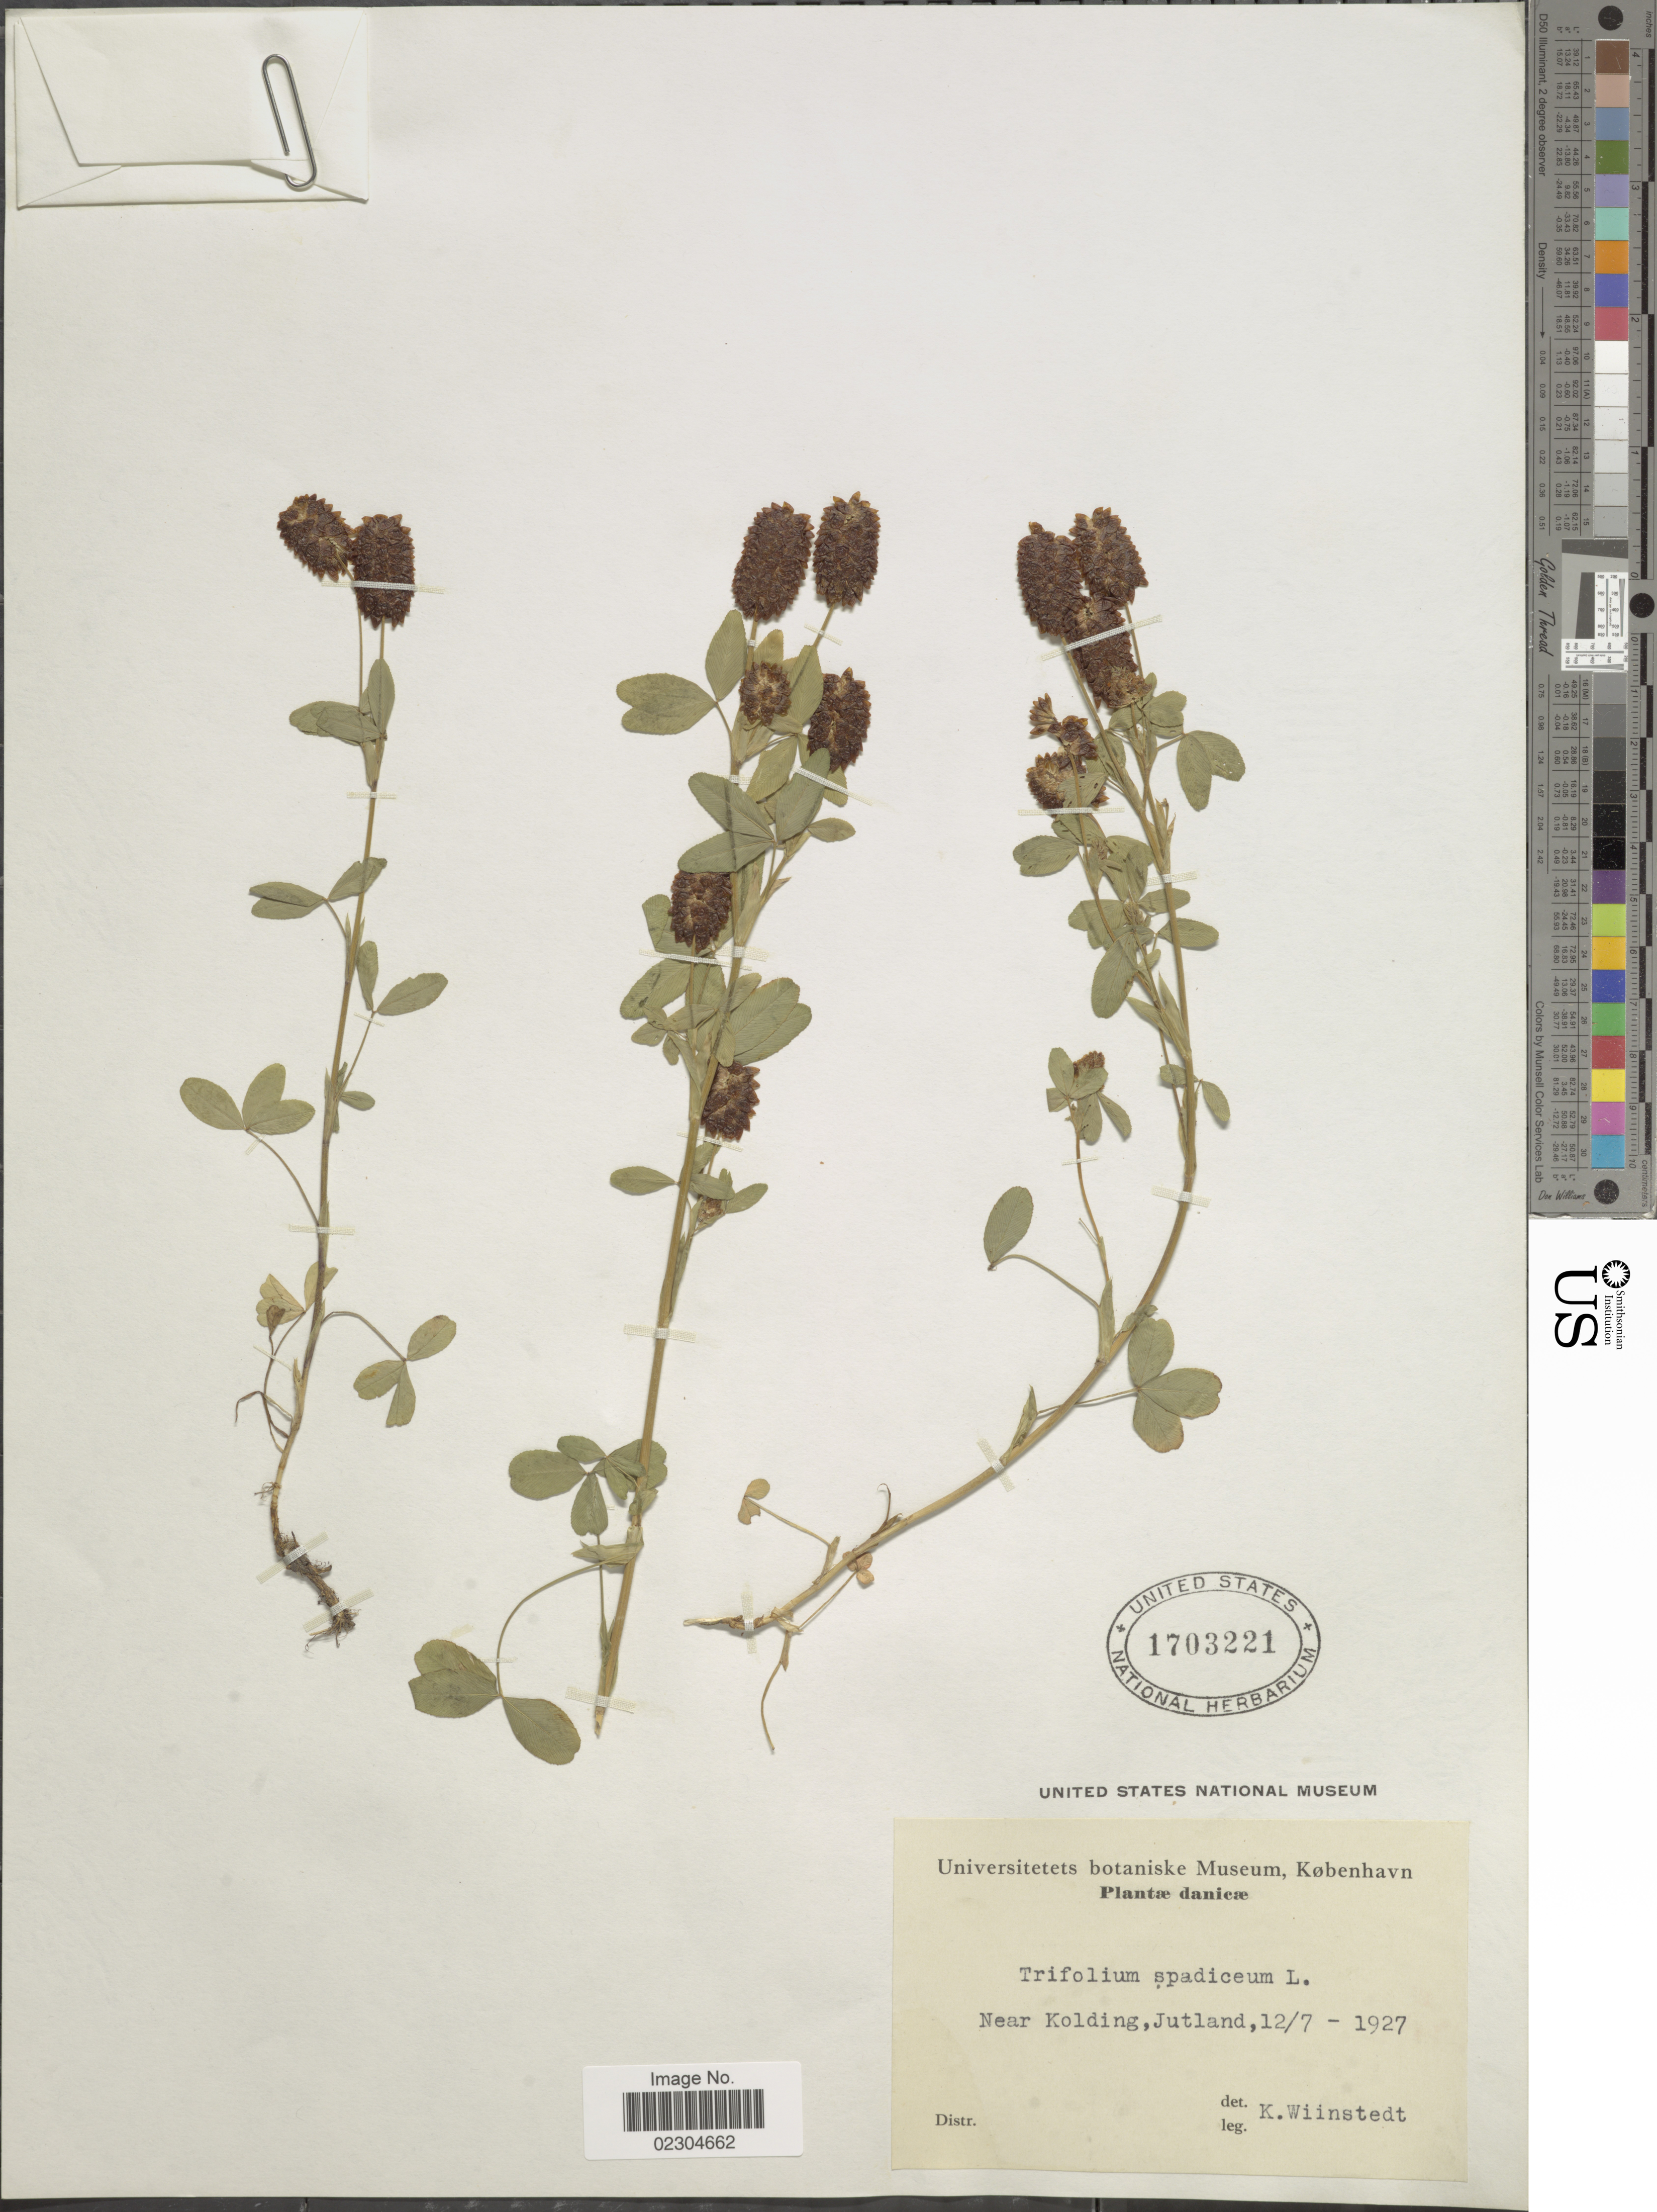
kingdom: Plantae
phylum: Tracheophyta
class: Magnoliopsida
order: Fabales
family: Fabaceae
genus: Trifolium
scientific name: Trifolium spadiceum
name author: L.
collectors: K. Wiinstedt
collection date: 1927-07-12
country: Denmark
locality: Near Kolding, Jutland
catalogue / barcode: US 1703221